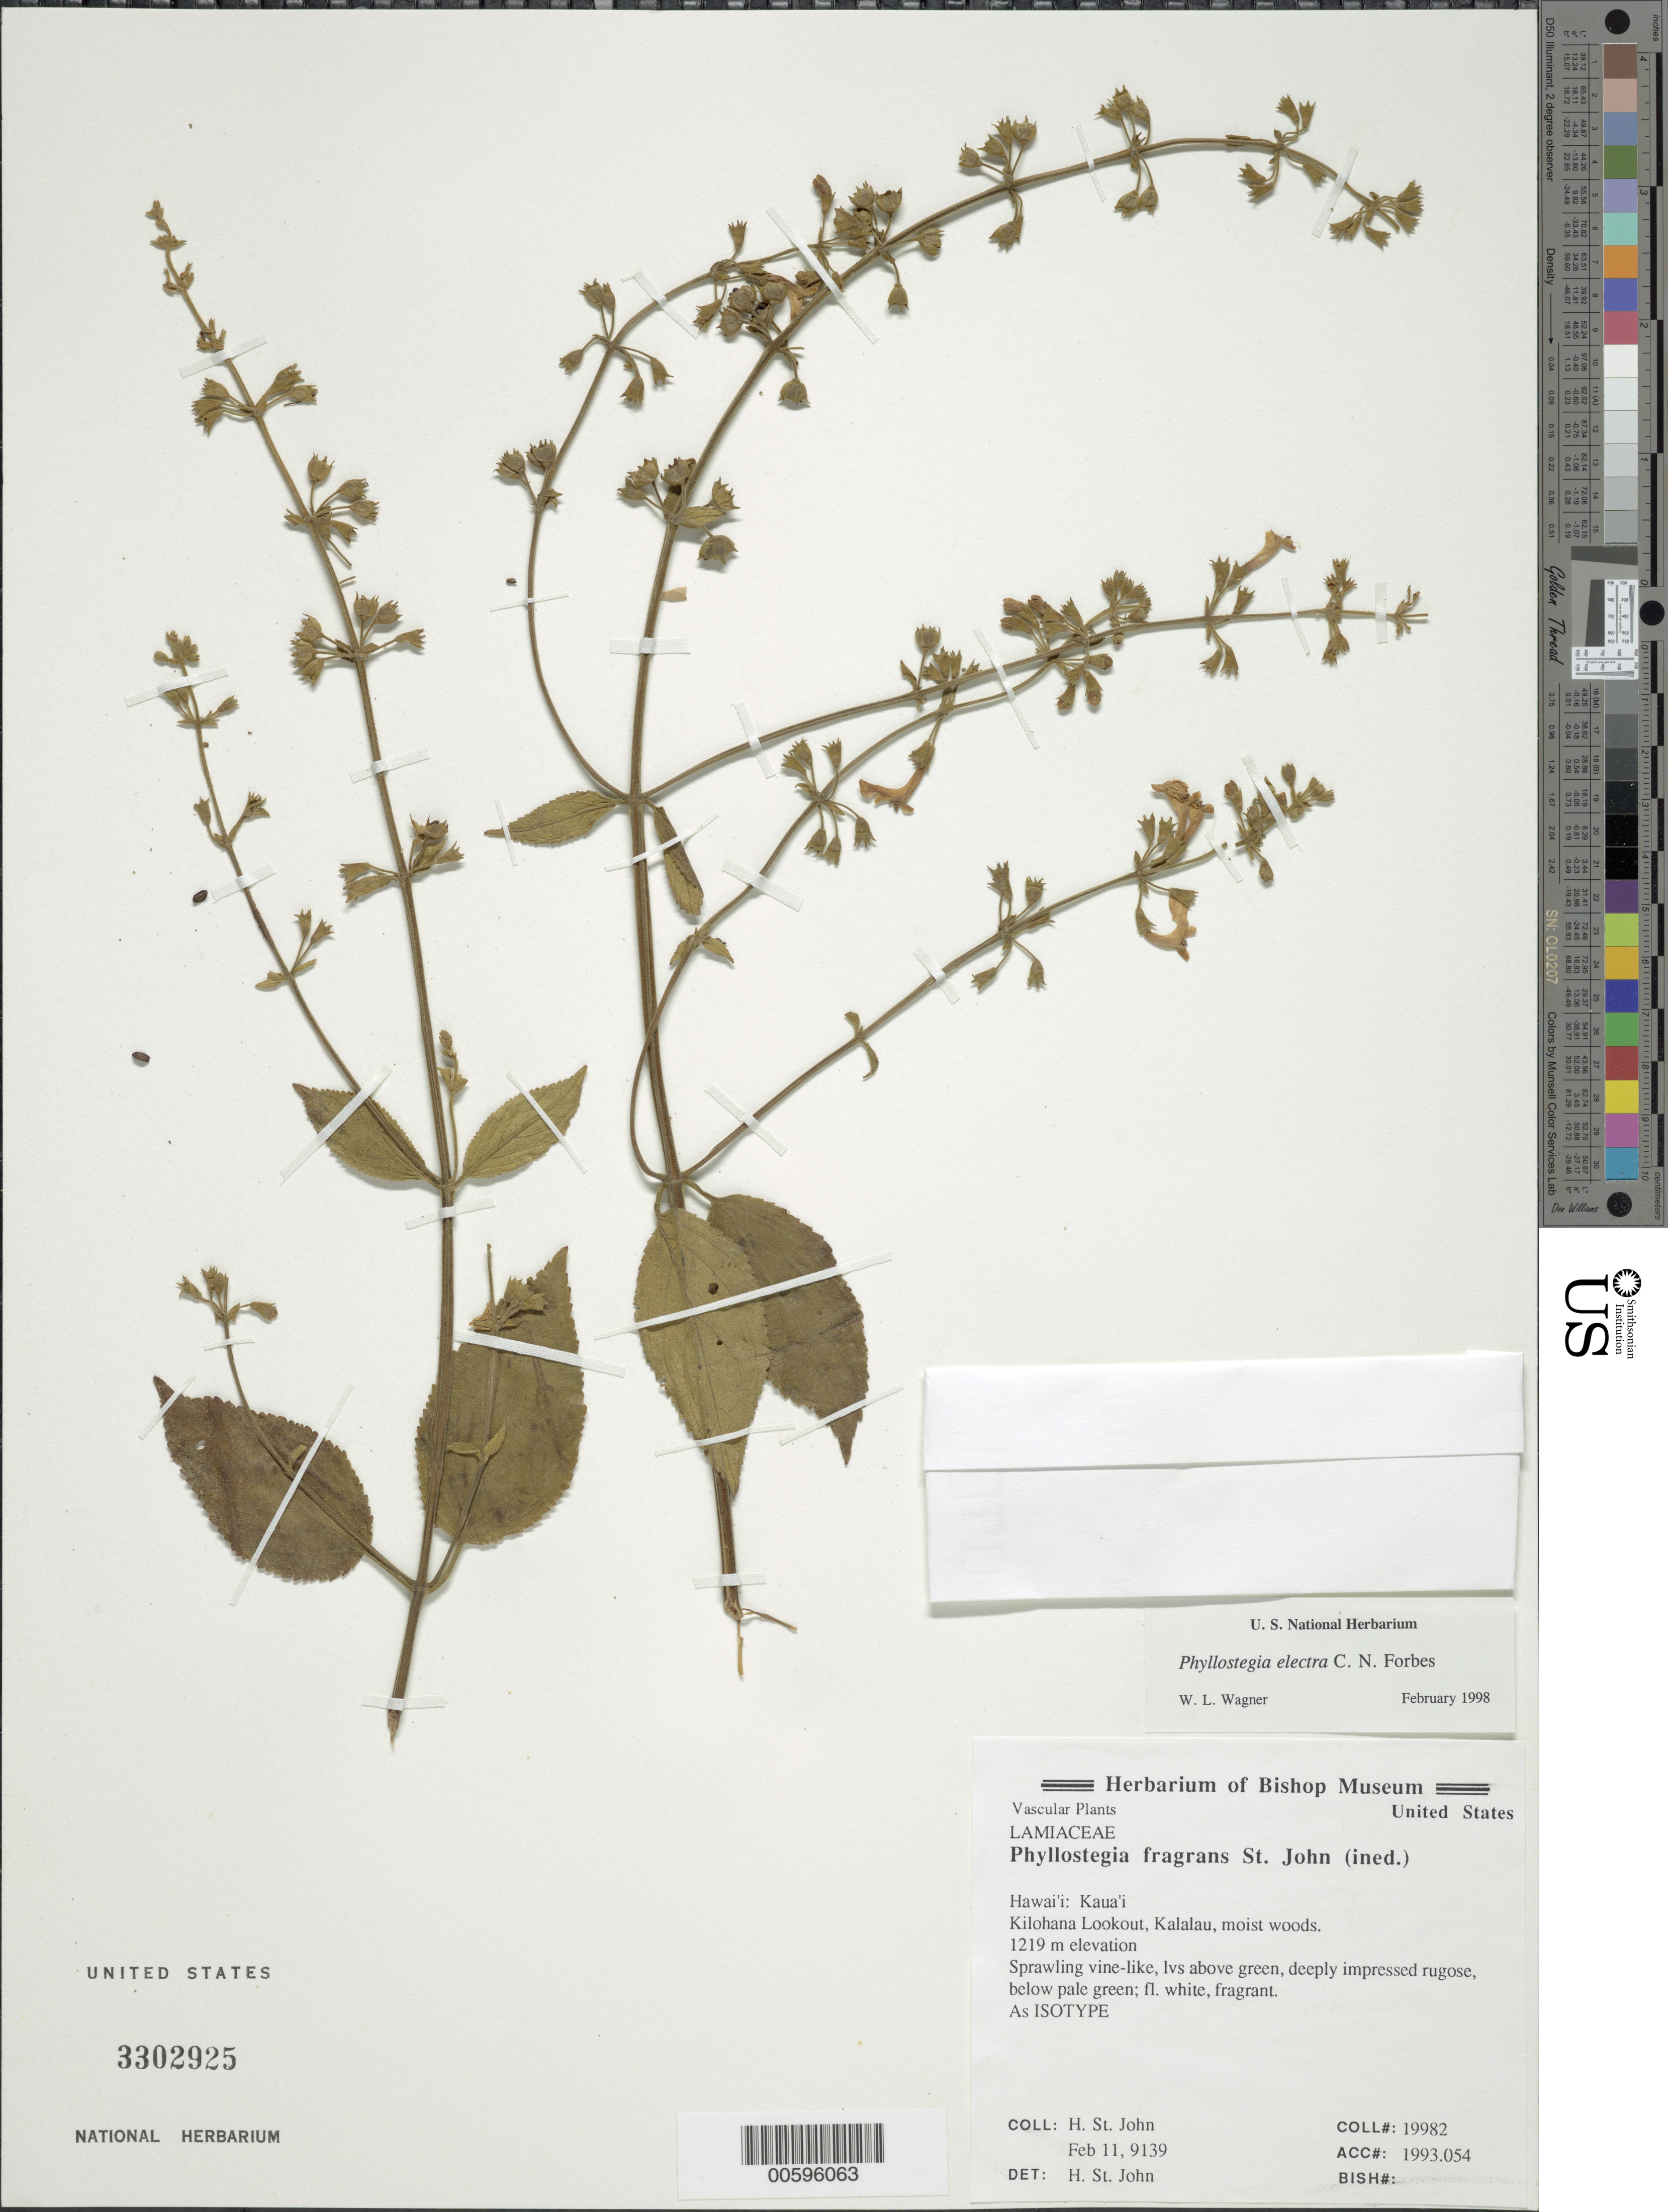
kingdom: Plantae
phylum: Tracheophyta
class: Magnoliopsida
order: Lamiales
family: Lamiaceae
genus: Phyllostegia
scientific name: Phyllostegia electra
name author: C.N. Forbes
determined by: Wagner, W. L., (BOT), Smithsonian Institution - National Museum of Natural History (UNITED STATES)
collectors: H. St. John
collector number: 19982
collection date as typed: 11 Feb 1939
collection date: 1939-02-11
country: United States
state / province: Hawaii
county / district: Kauai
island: Kaua'i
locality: Kilohana Lookout, Kalalau.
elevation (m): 1219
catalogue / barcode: US 3302925